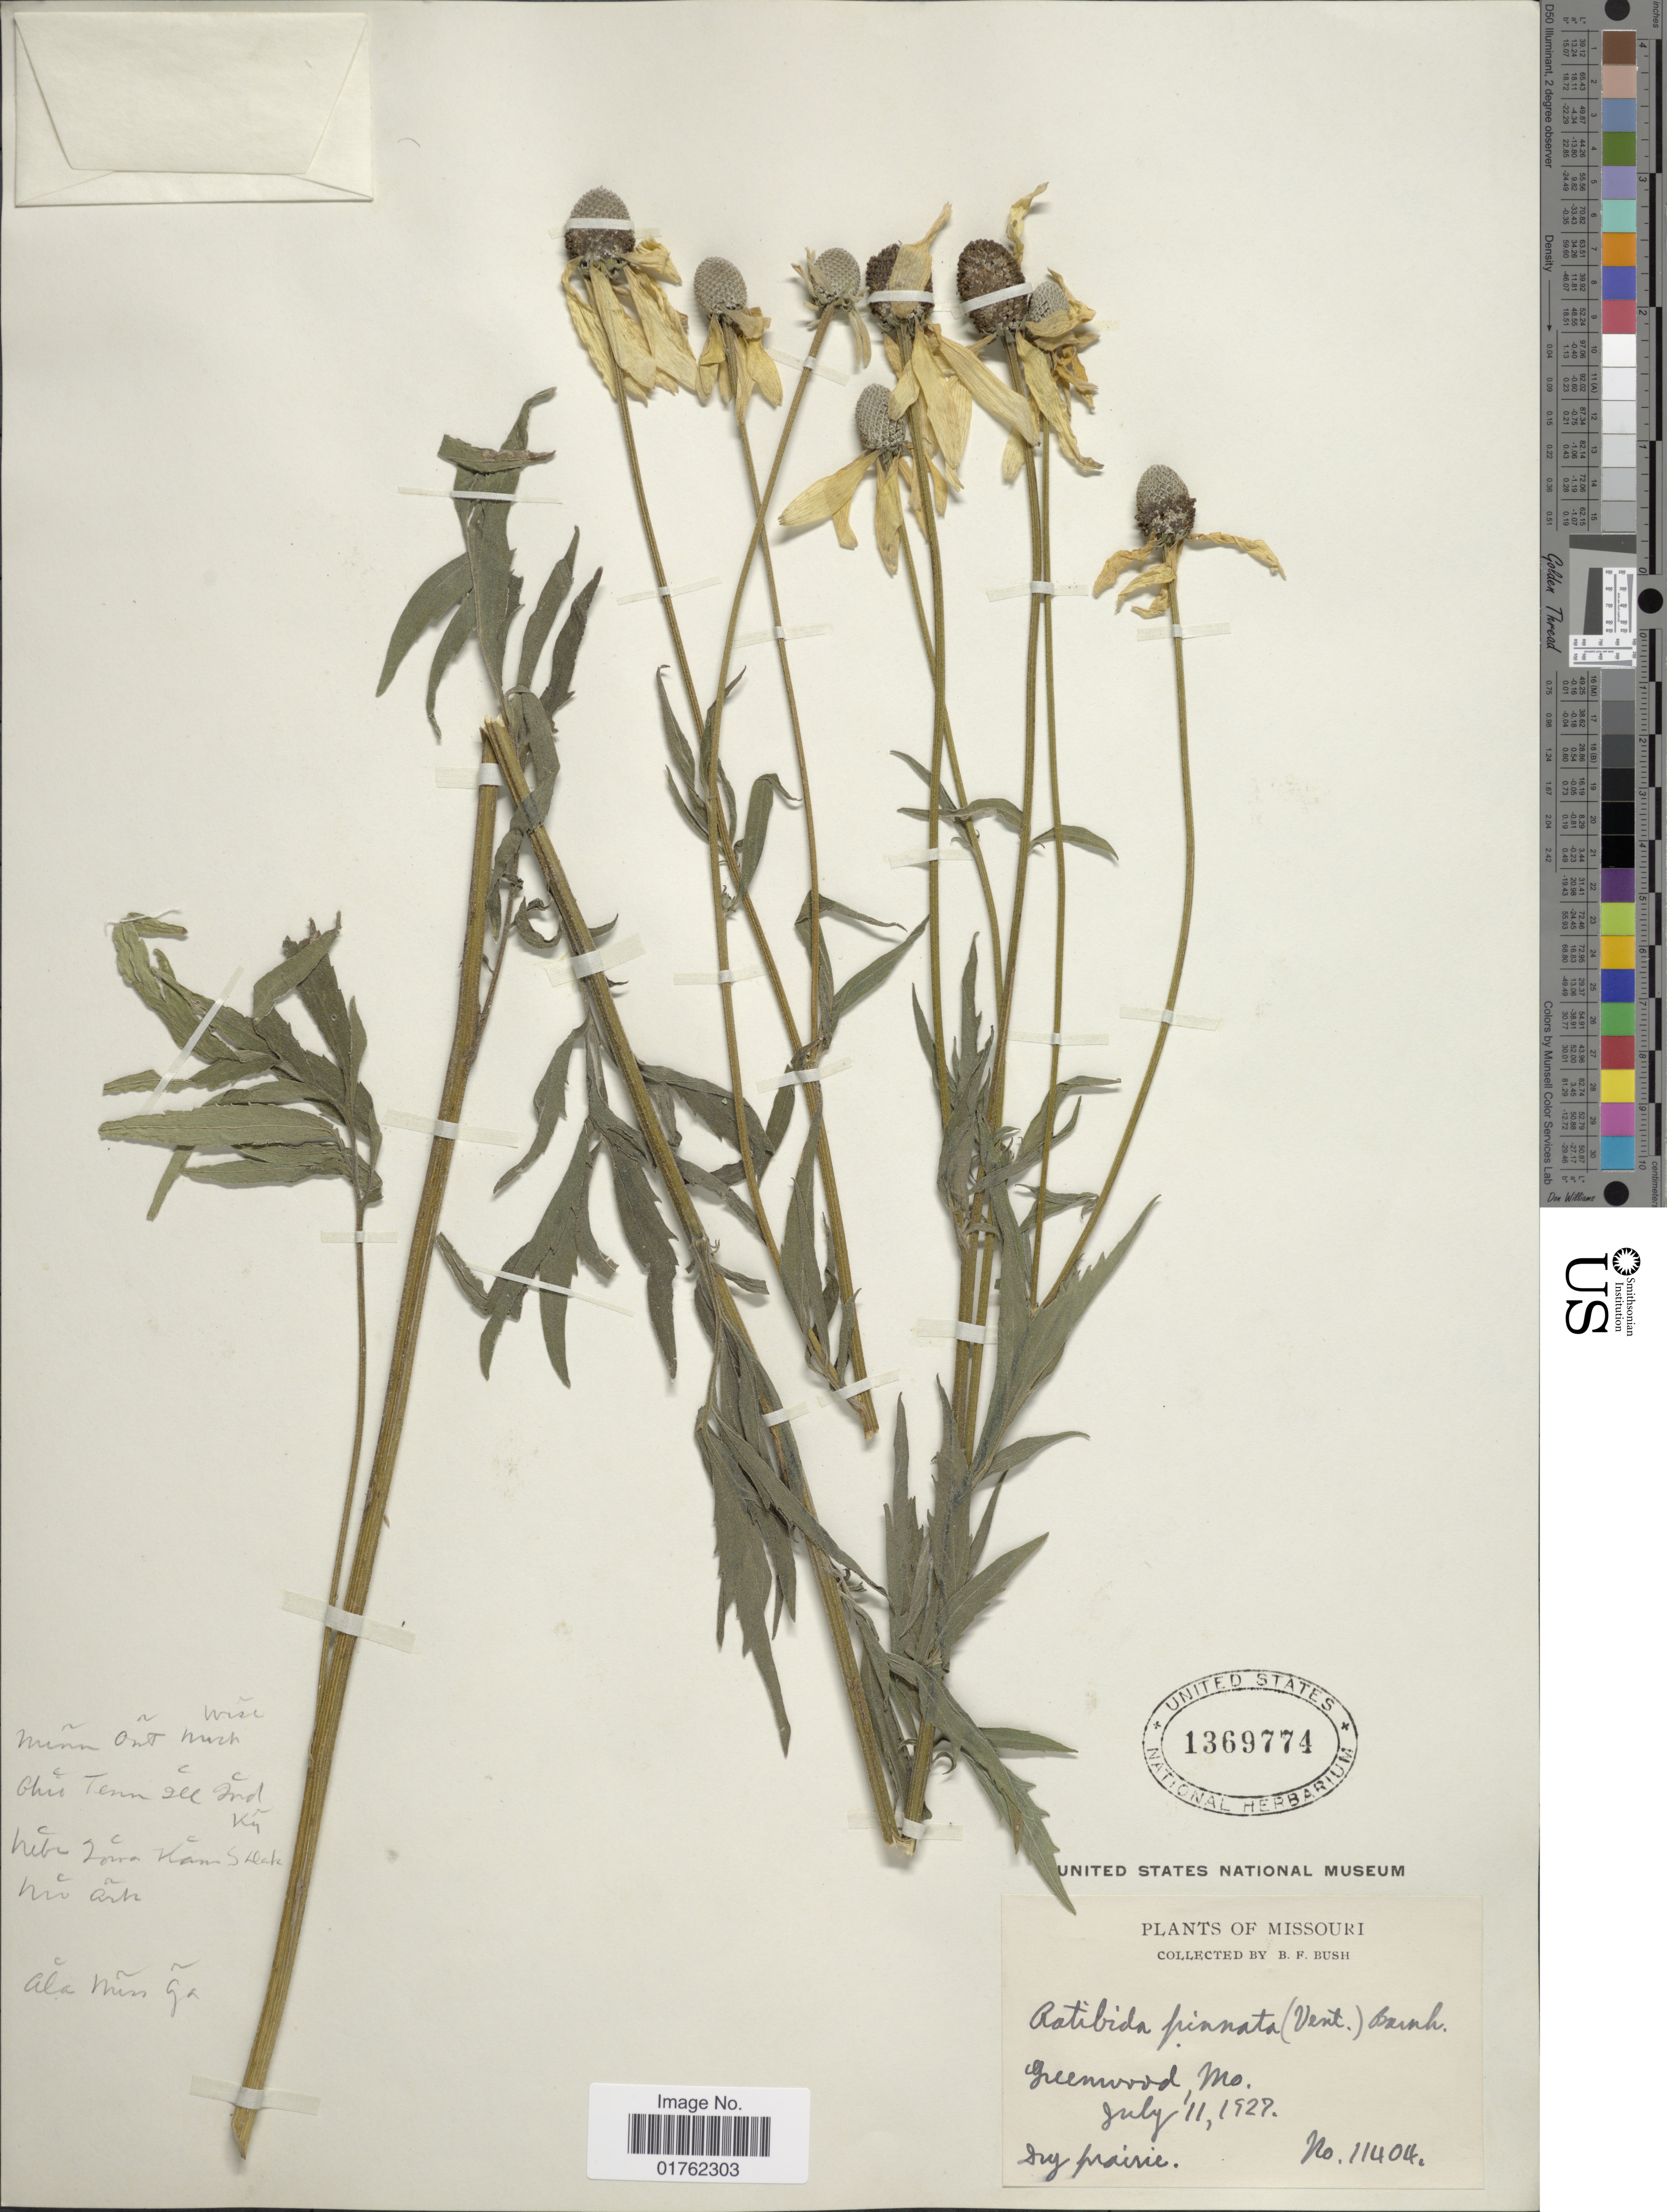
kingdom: Plantae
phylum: Tracheophyta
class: Magnoliopsida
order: Asterales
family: Asteraceae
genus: Ratibida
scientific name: Ratibida pinnata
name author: (Vent.) Barnhart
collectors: B. F. Bush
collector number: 11404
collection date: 1927-07-11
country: United States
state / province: Missouri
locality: Greenwood, Mo.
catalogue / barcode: US 1369774